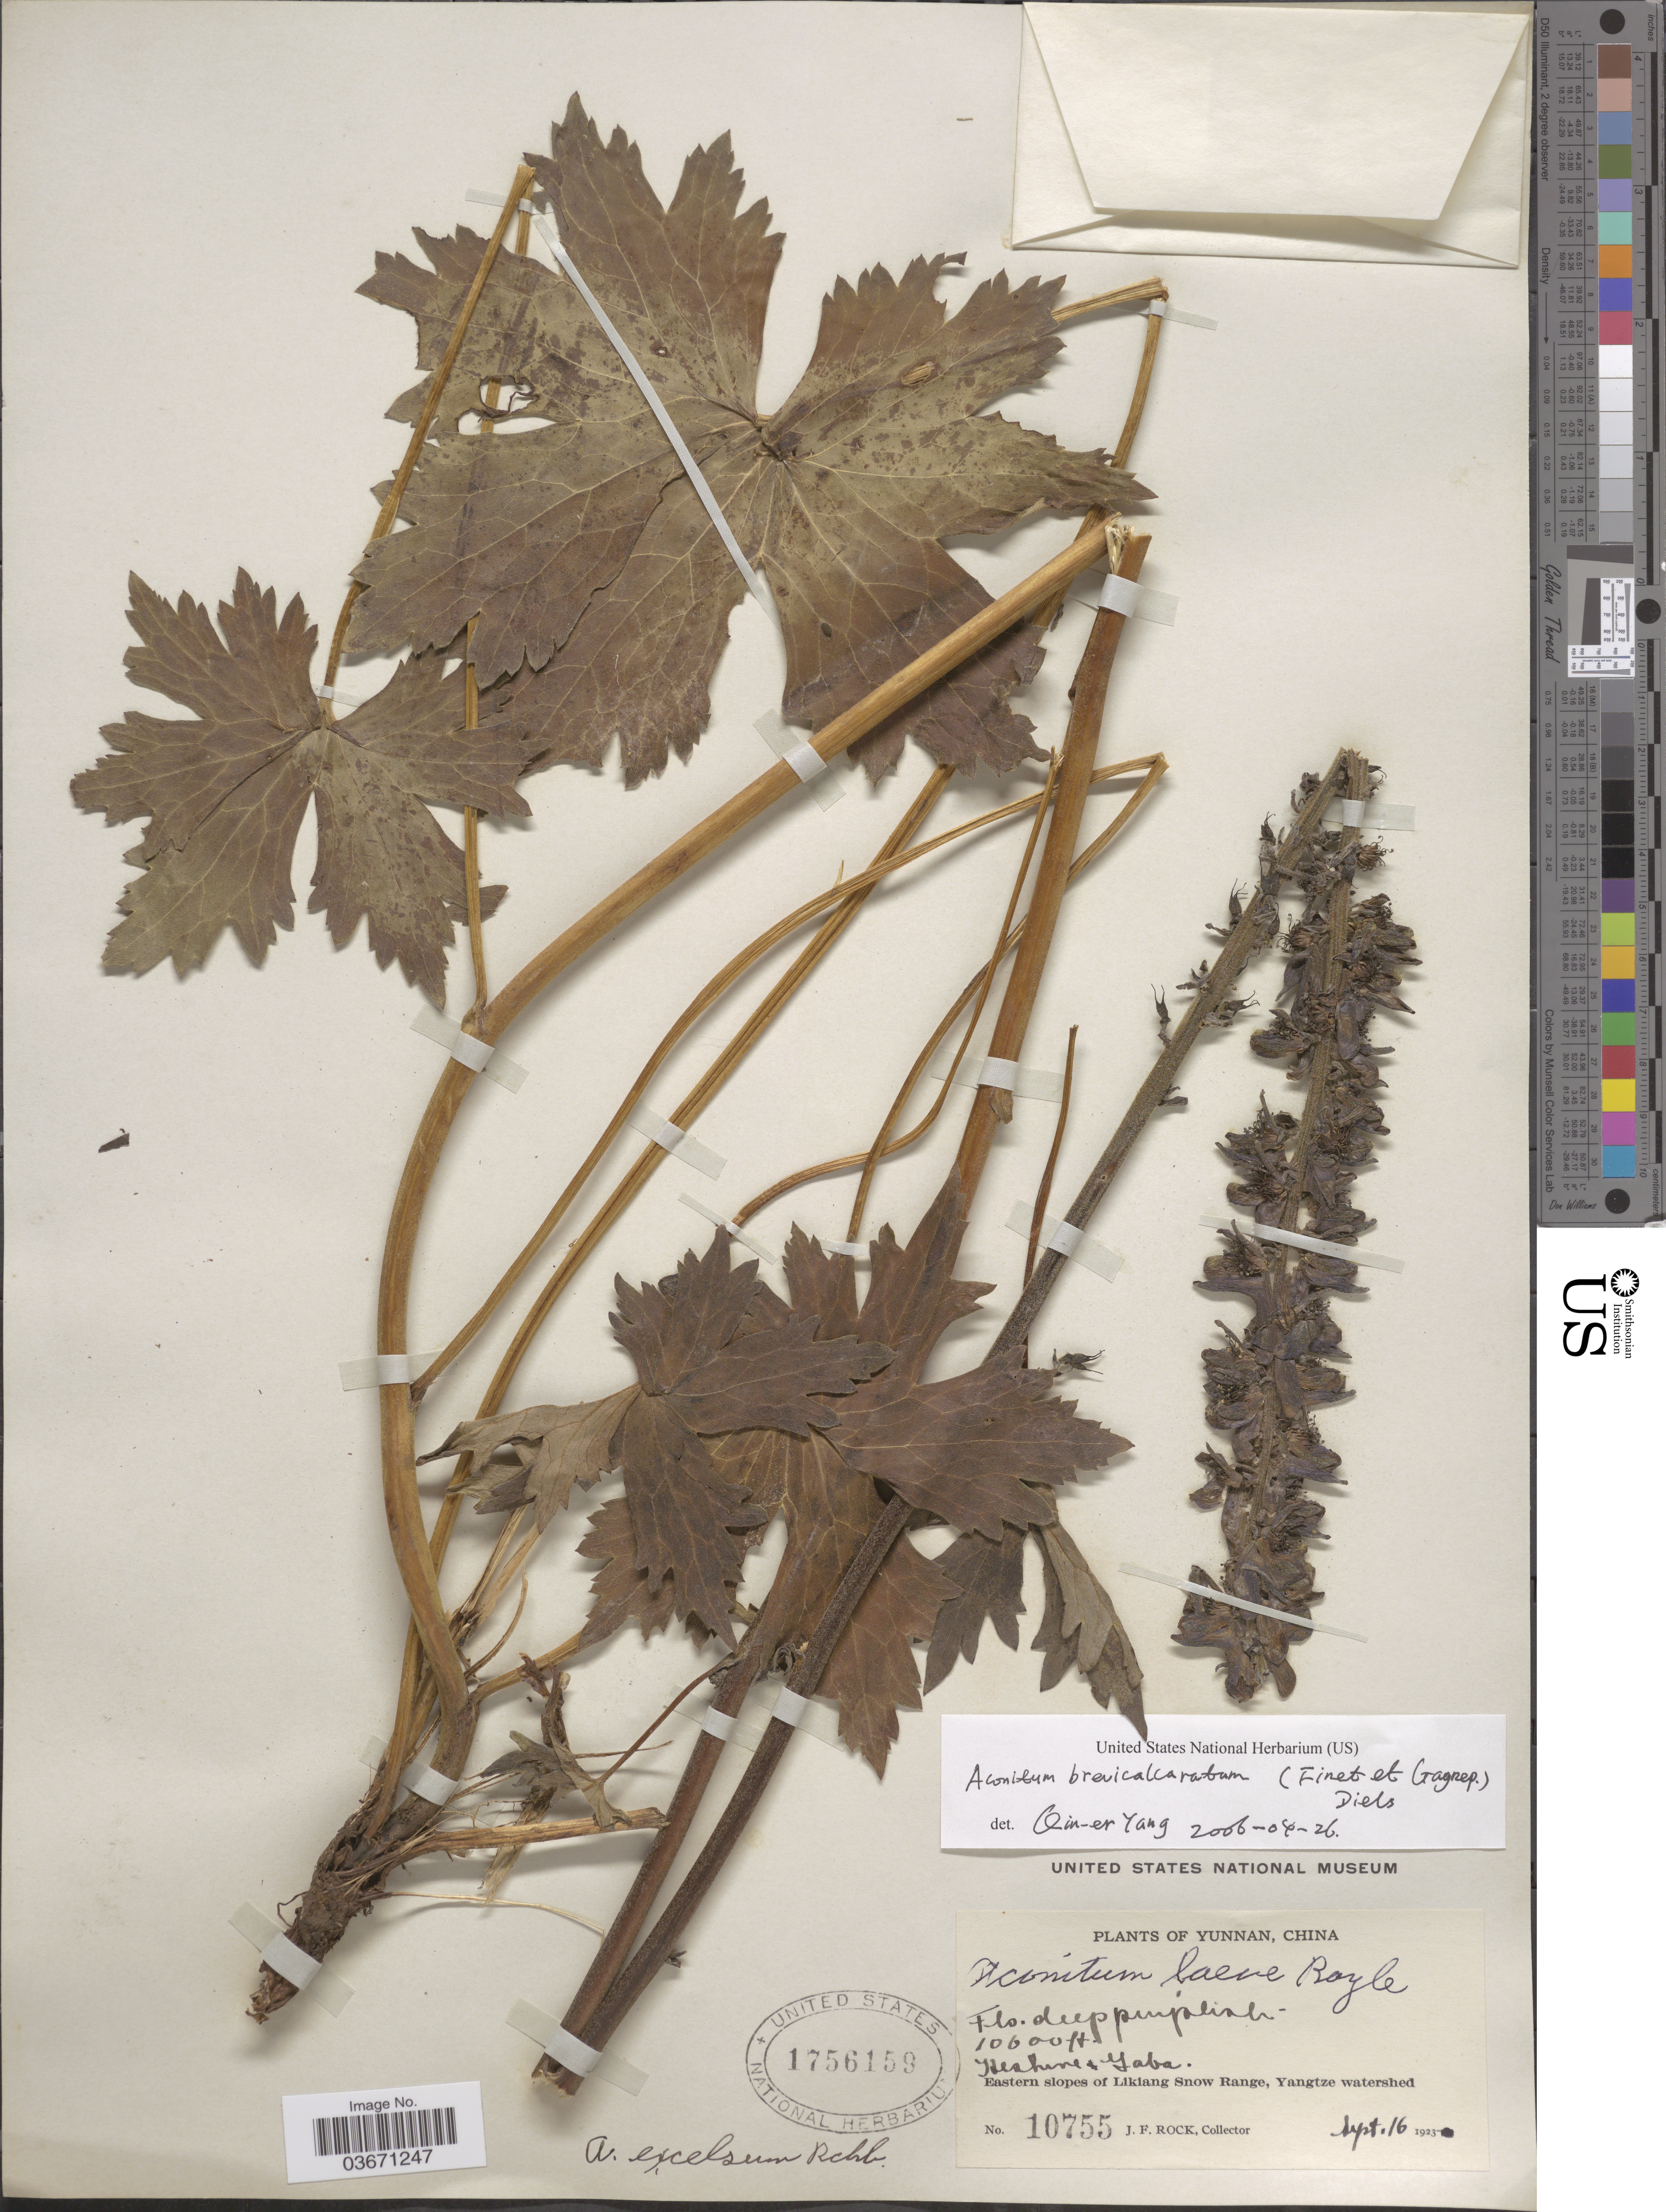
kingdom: Plantae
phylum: Tracheophyta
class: Magnoliopsida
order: Ranunculales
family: Ranunculaceae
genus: Aconitum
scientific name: Aconitum brevicalcaratum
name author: (Finet & Gagnep.) Diels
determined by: Yang, Q. E.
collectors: J. Rock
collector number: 10755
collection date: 1923-09-16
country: China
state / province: Yunnan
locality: Heshwe & Yaba. Eastern slopes of Likiang Snow Range, Yangtze watershed.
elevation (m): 3231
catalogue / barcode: US 1756159